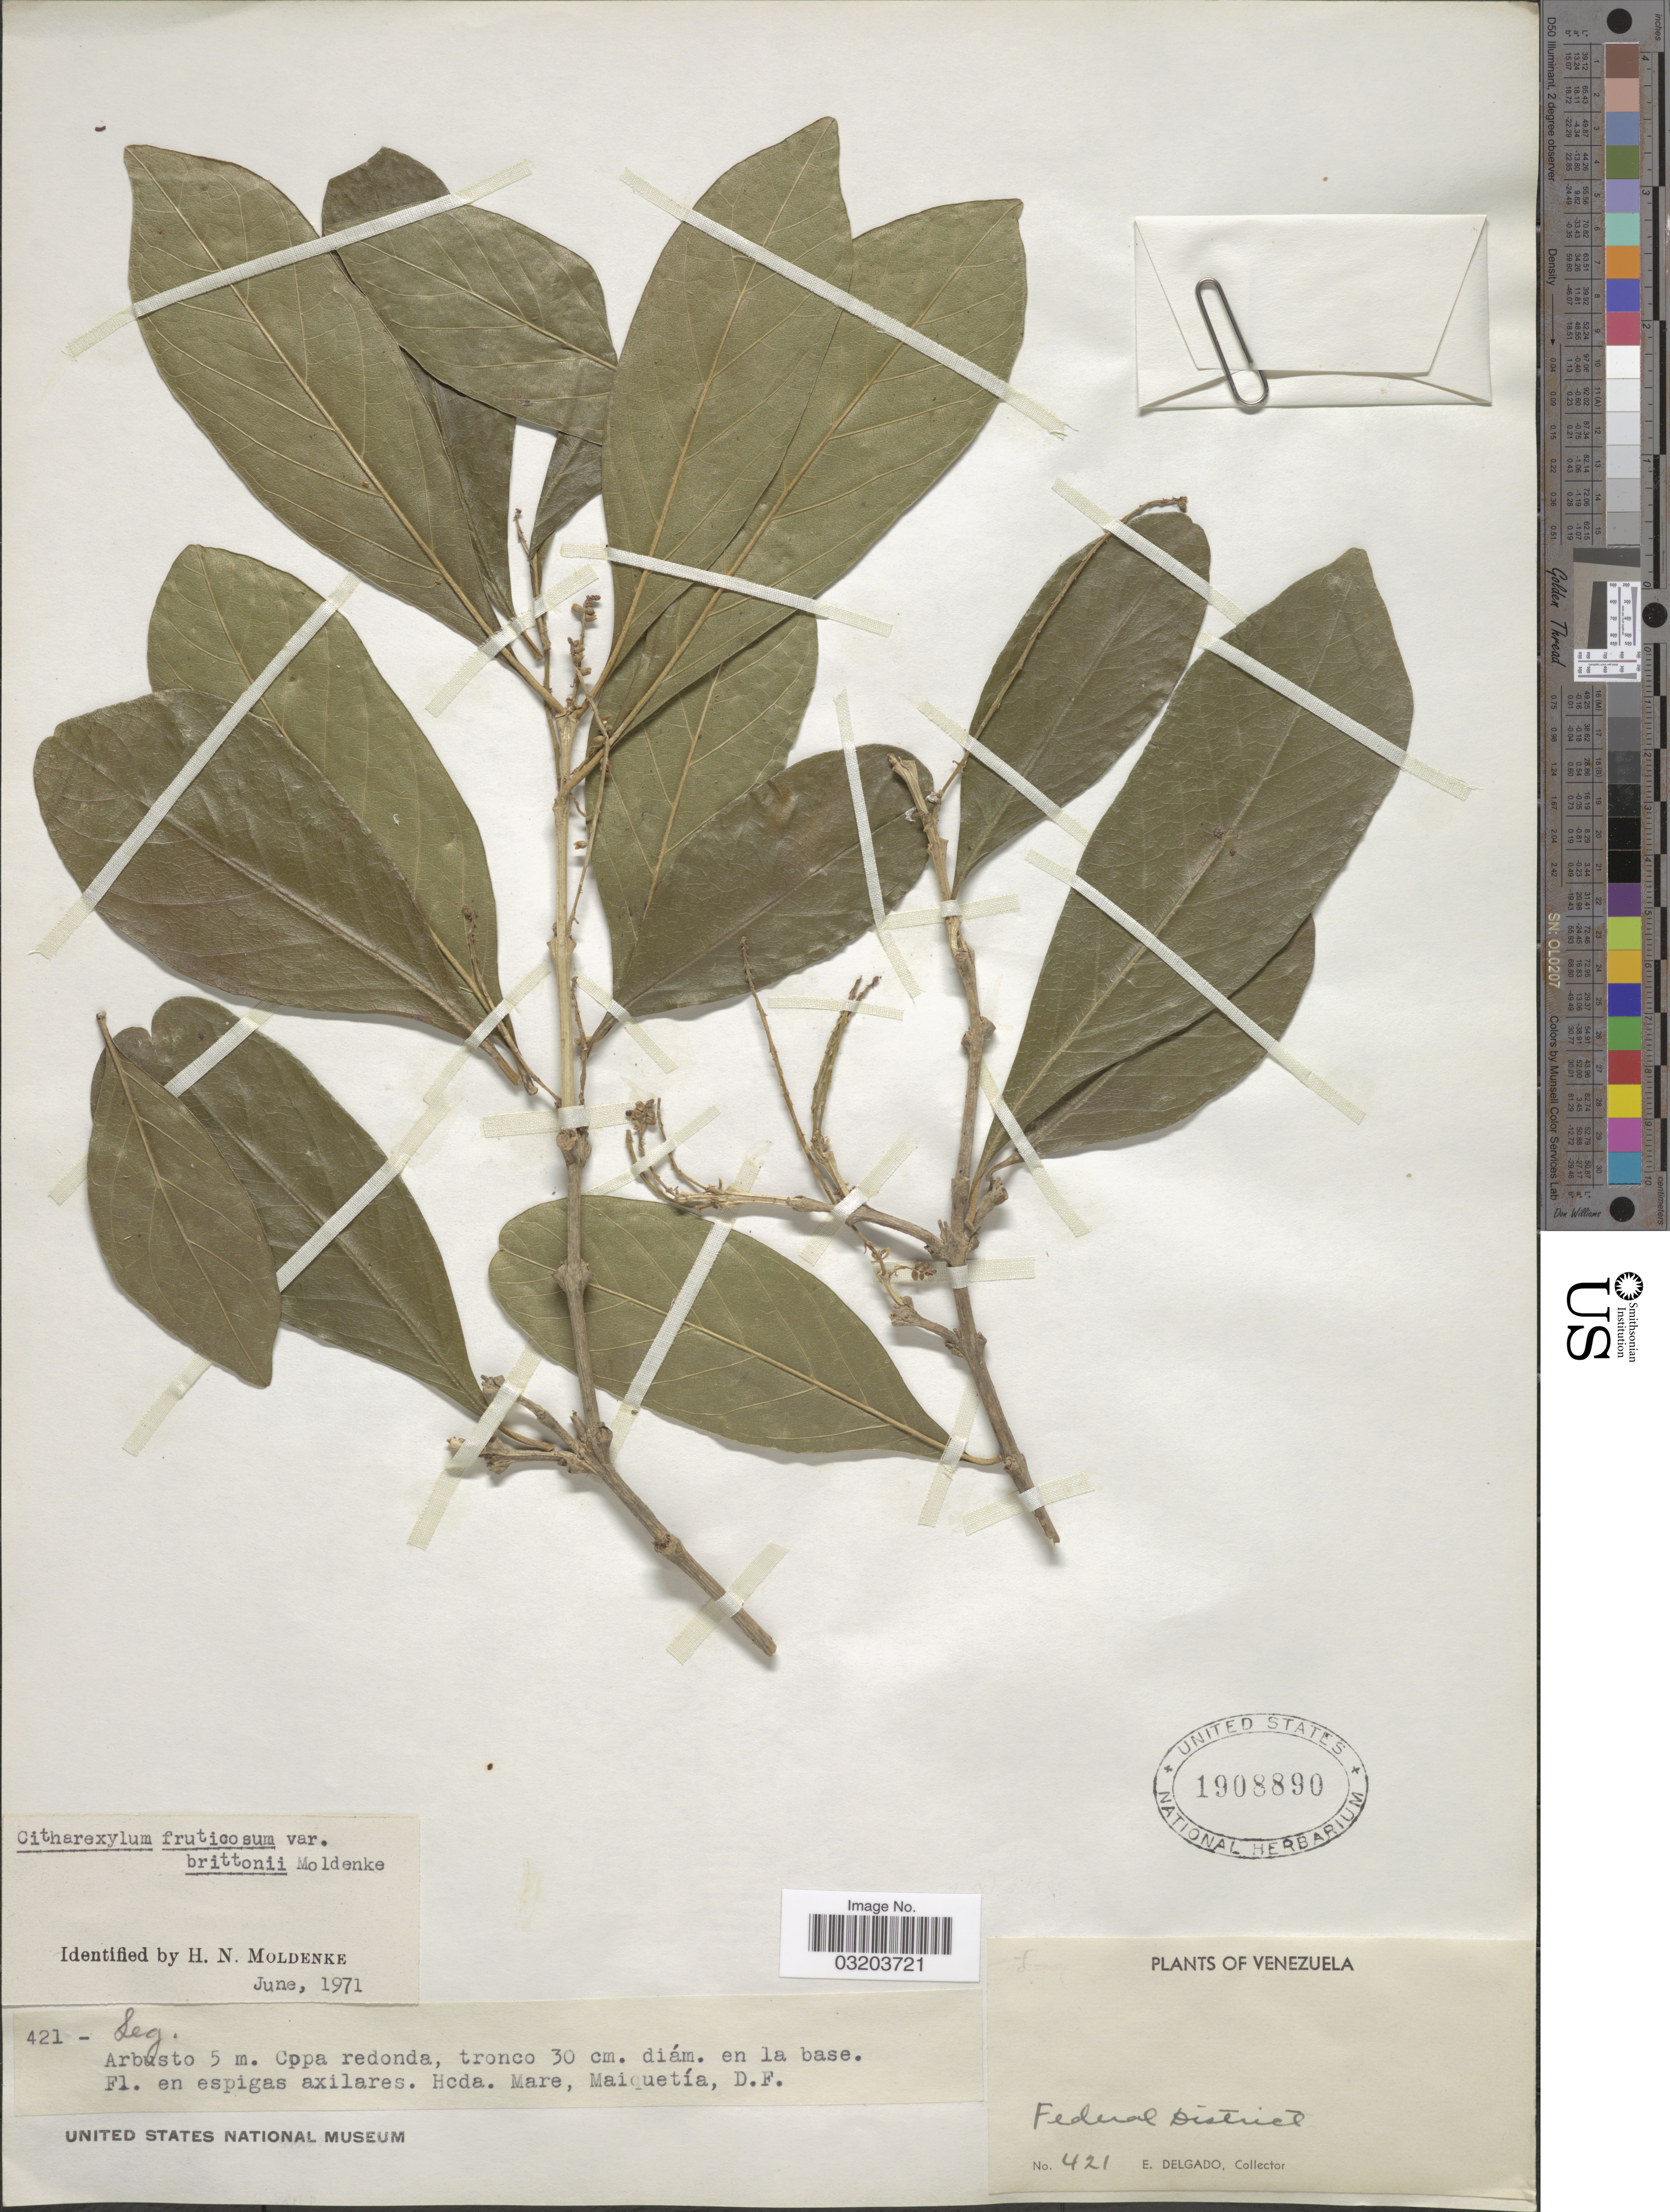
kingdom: Plantae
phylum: Tracheophyta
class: Magnoliopsida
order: Lamiales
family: Verbenaceae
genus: Citharexylum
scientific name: Citharexylum fruticosum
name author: L.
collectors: E. Delgado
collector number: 421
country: Venezuela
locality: Hcda. Mare, Maiquetía, D.F. Federal District.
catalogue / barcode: US 1908890